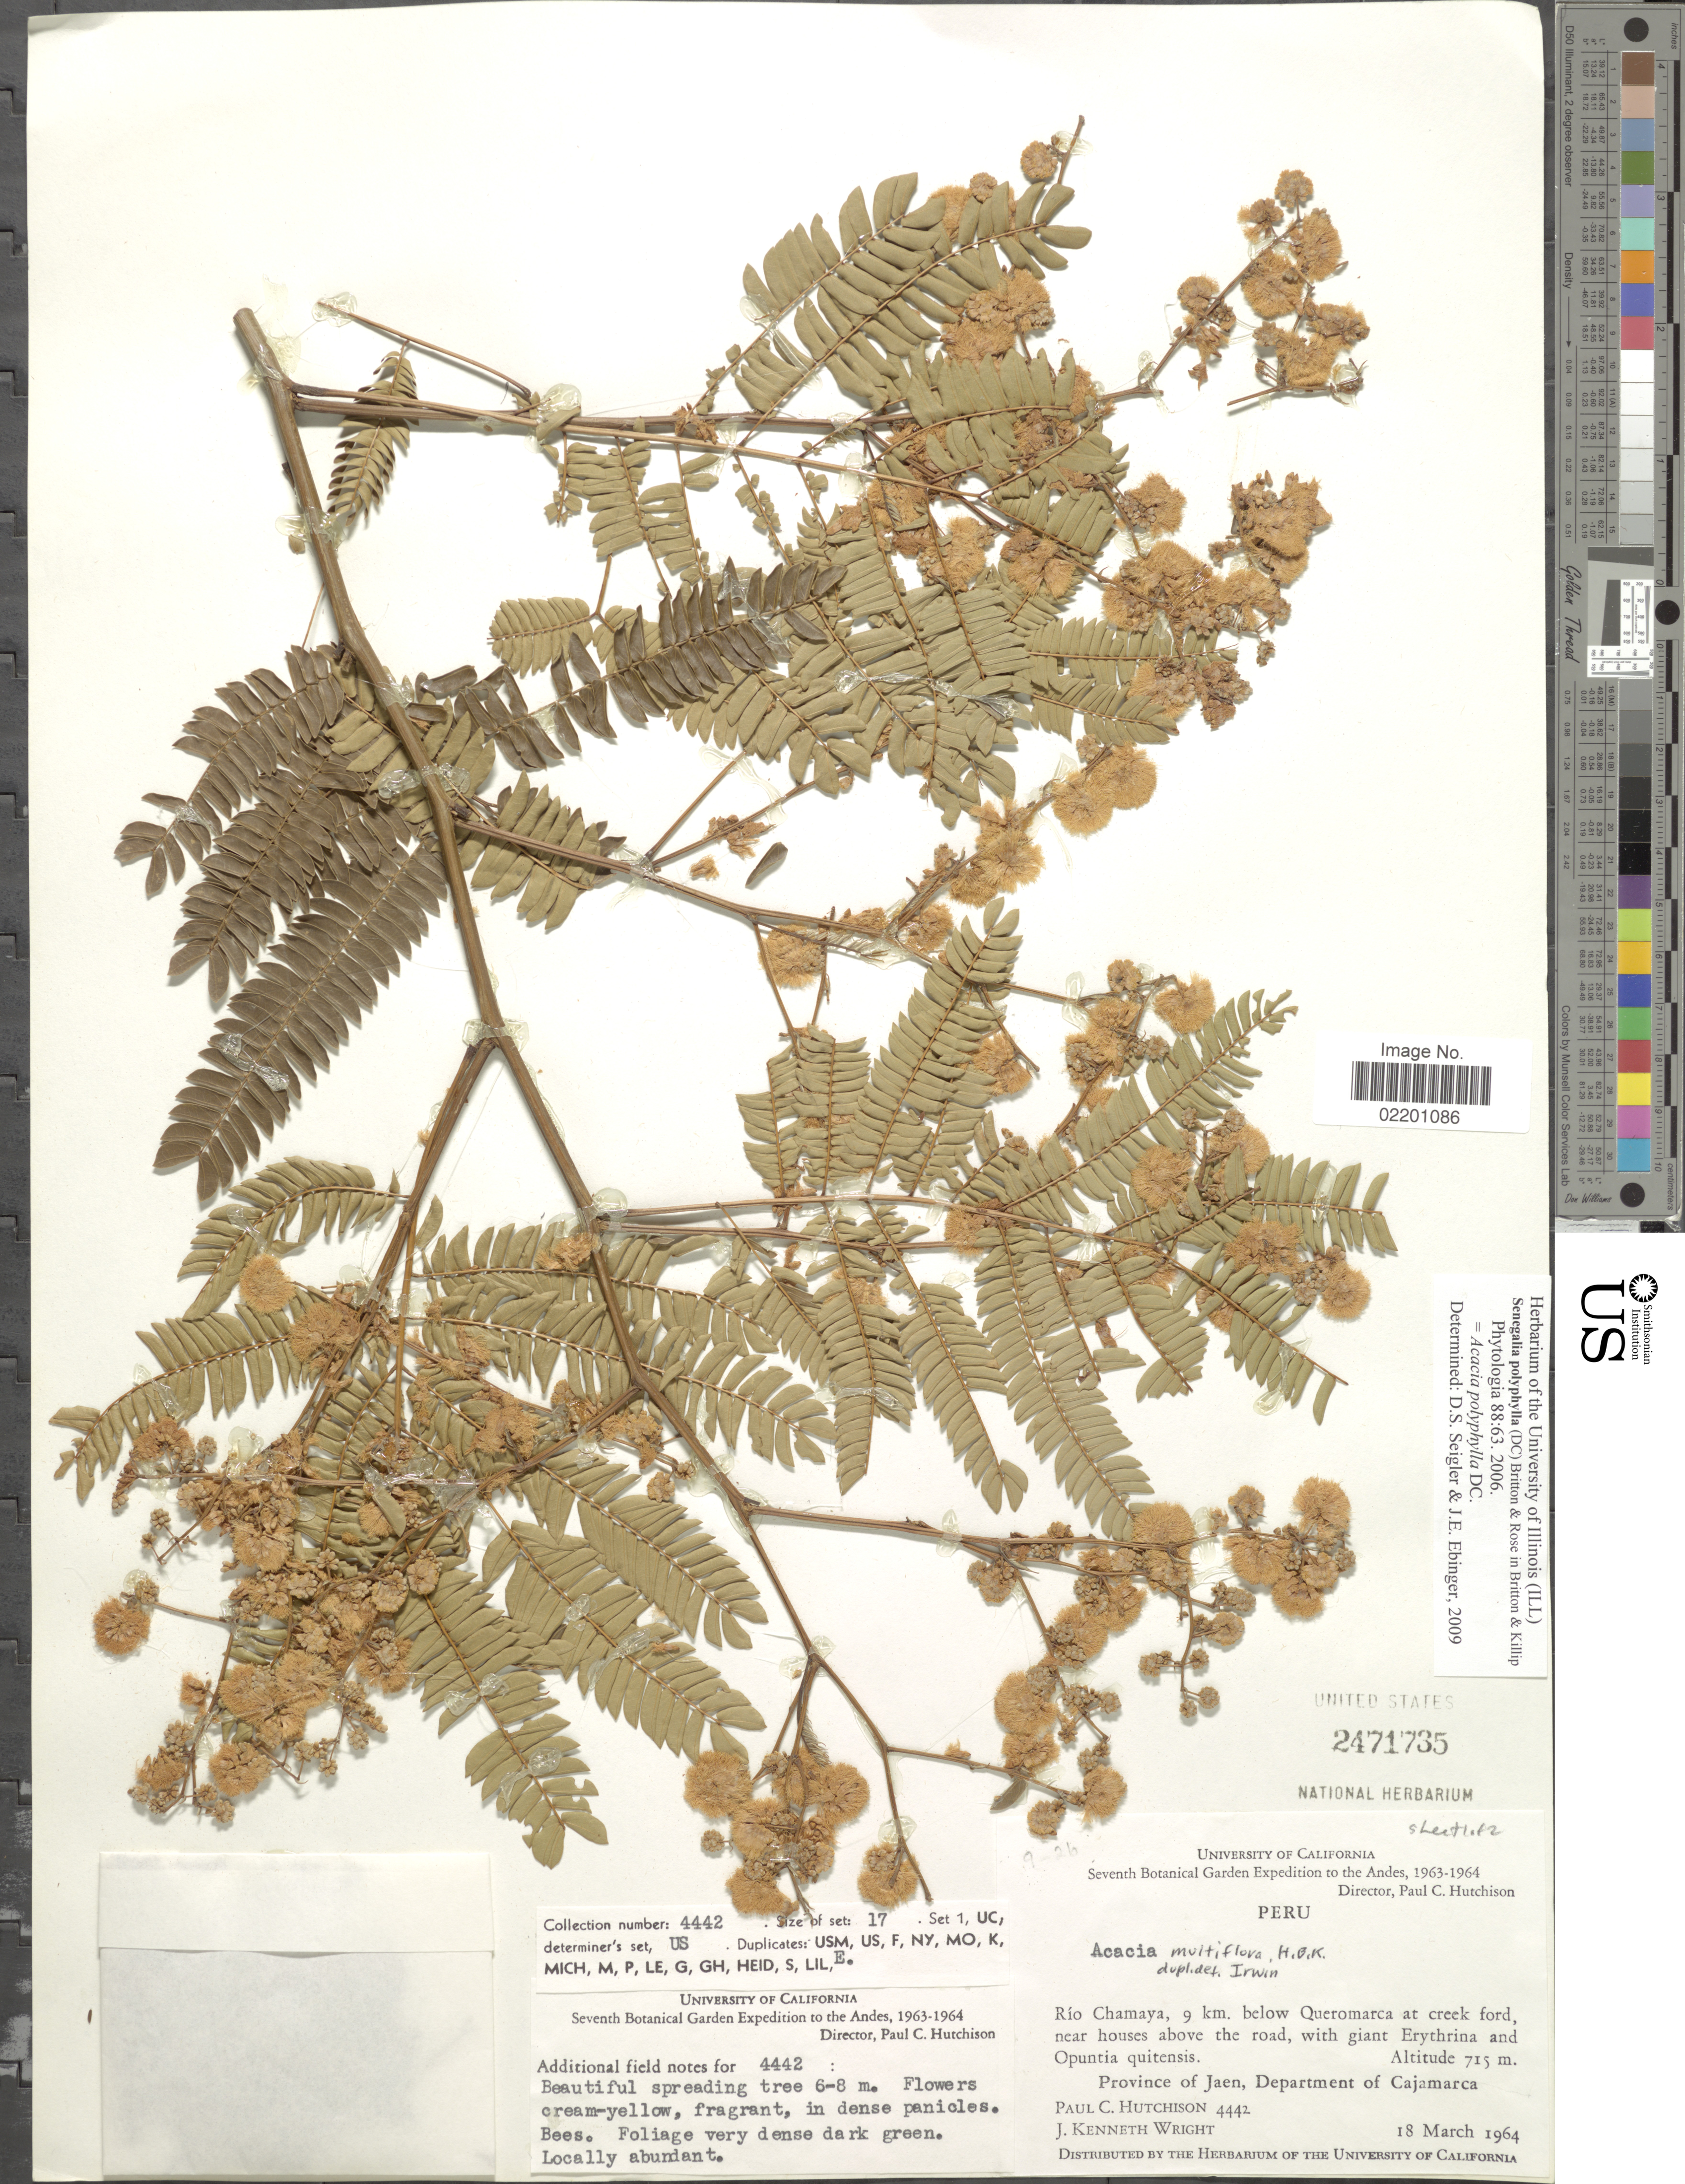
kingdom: Plantae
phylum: Tracheophyta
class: Magnoliopsida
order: Fabales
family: Fabaceae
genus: Senegalia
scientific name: Senegalia polyphylla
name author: (DC.) Britton & Rose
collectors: P. C. Hutchison & J. K. Wright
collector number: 4442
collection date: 1964-03-18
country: Peru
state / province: Cajamarca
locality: Rio Chamaya, 9 km. below Queromarca at creek ford, near houses above the road. Province of Jaen, Department of Cajamarca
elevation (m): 715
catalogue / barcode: US 2471735